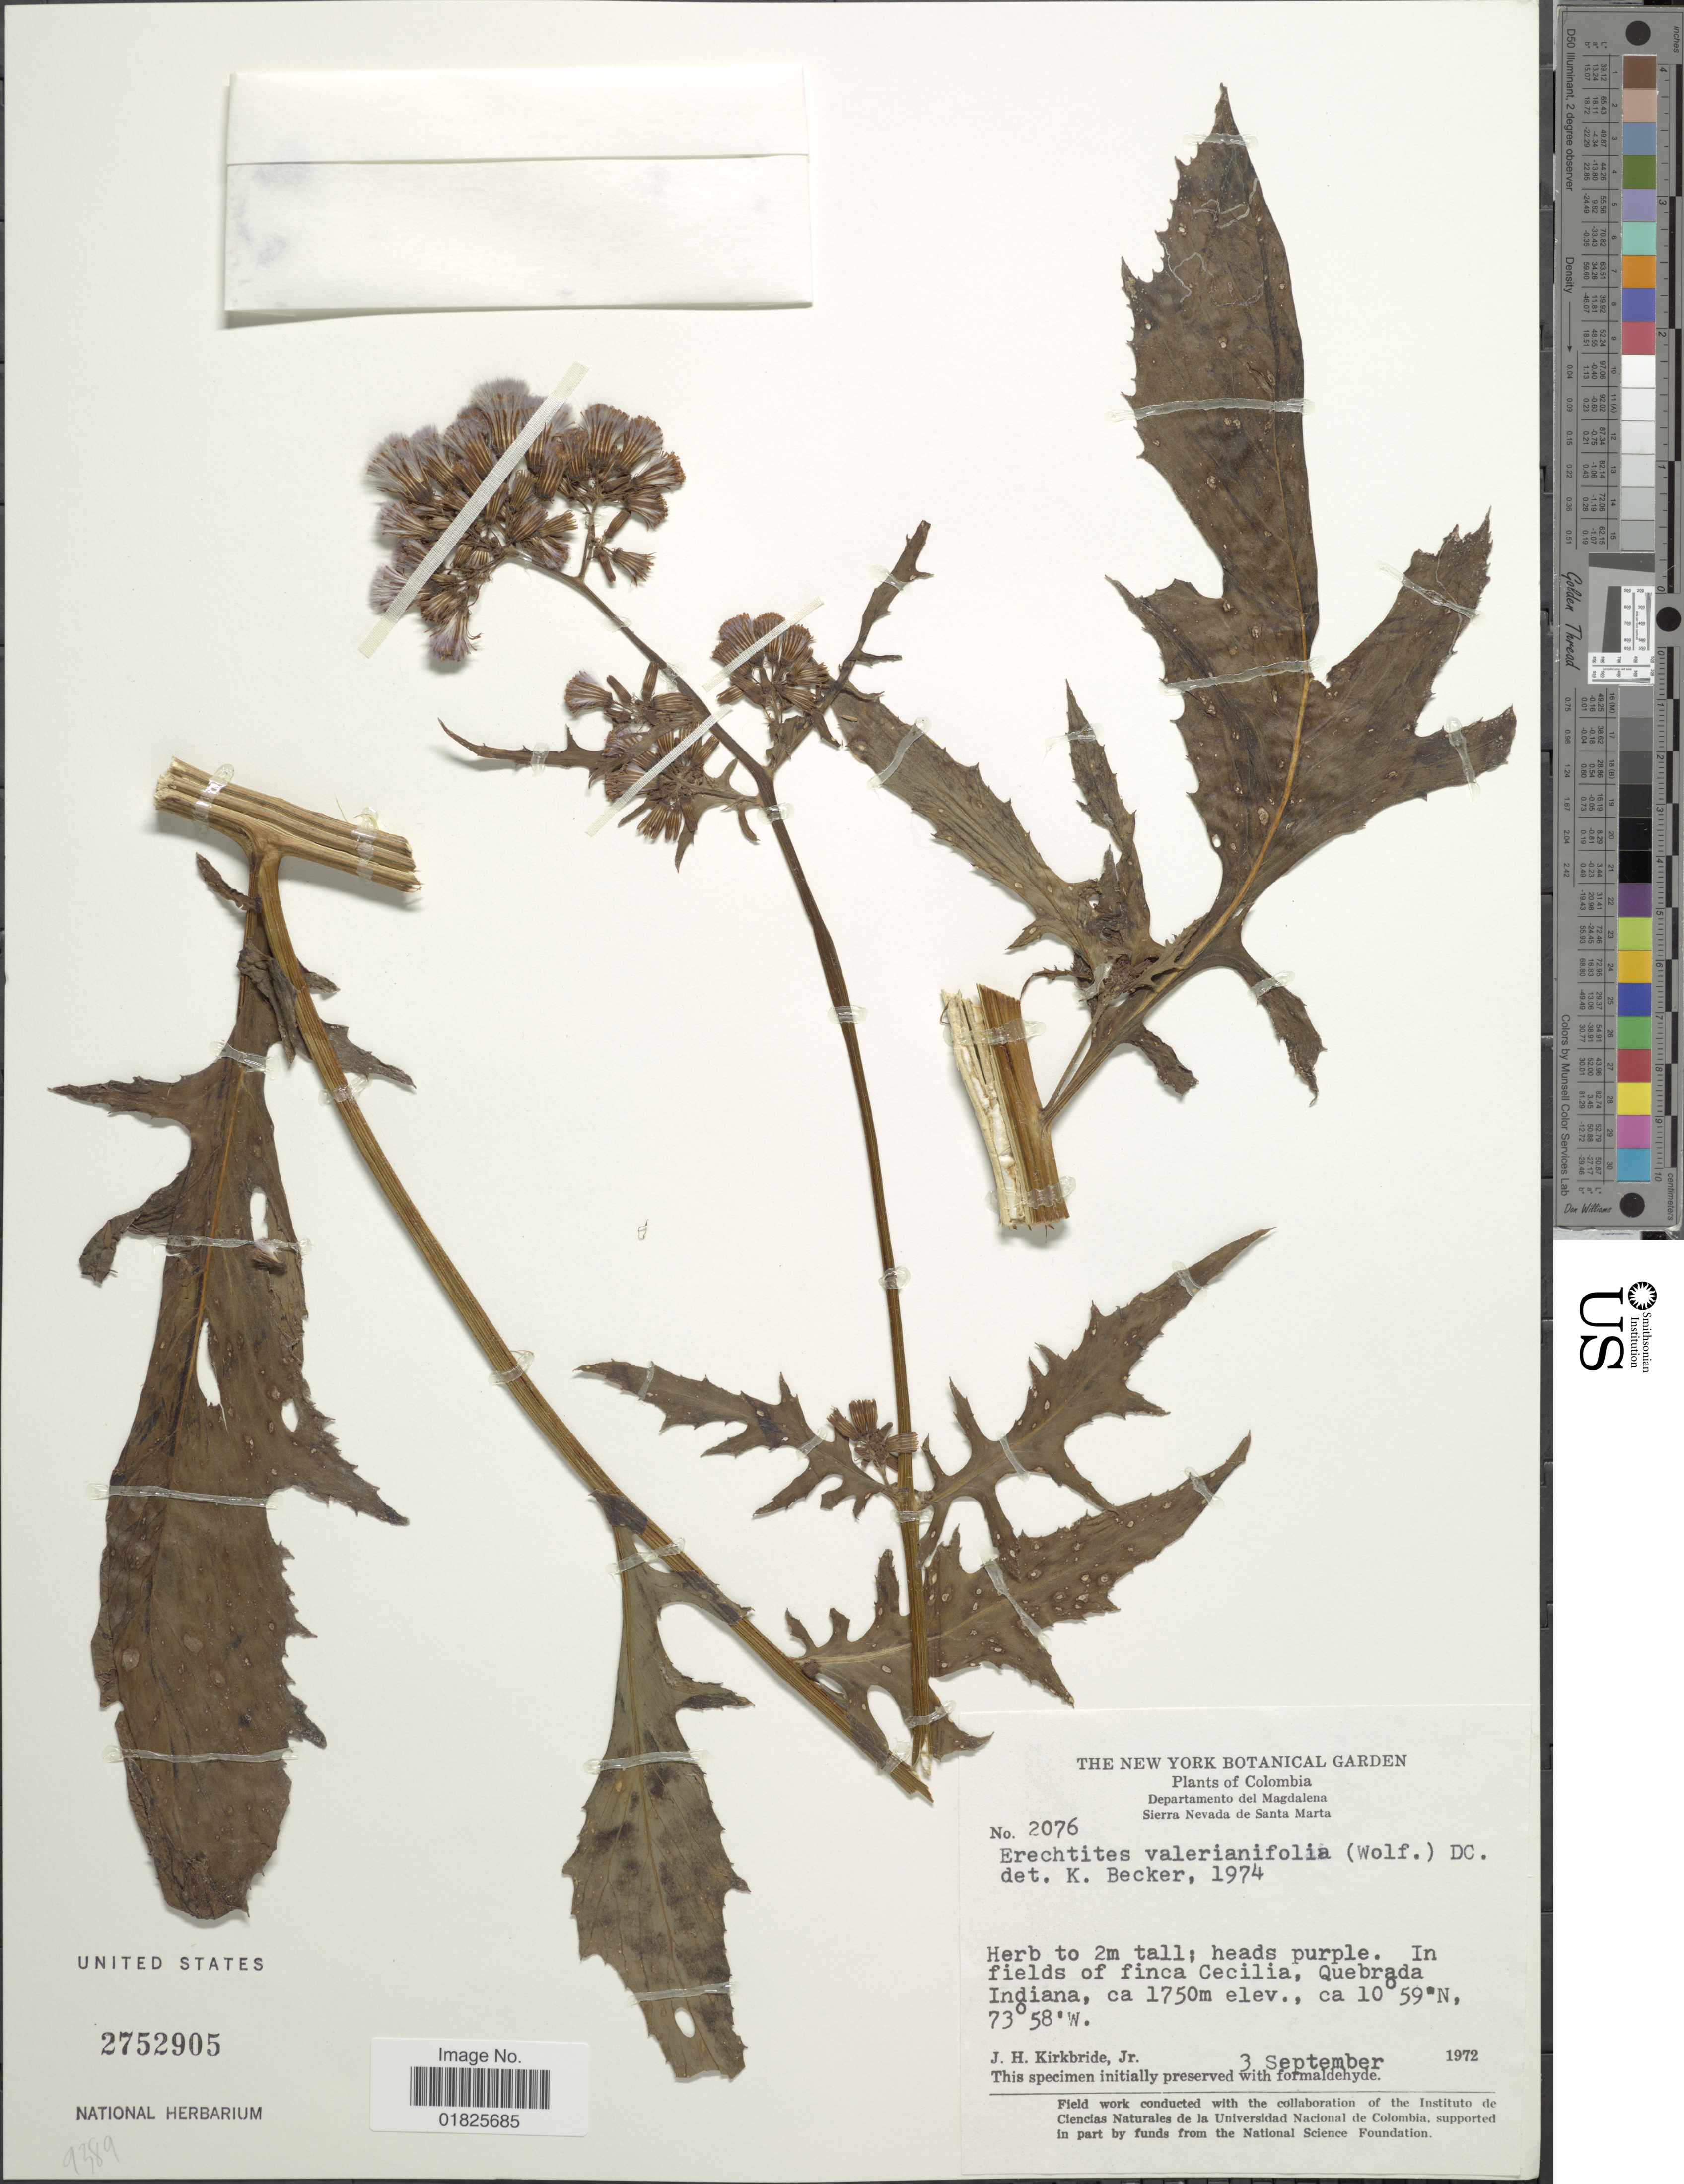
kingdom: Plantae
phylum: Tracheophyta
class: Magnoliopsida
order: Asterales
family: Asteraceae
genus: Erechtites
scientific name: Erechtites valerianifolius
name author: (Link ex Spreng.) DC.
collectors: J. H. Kirkbride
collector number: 2076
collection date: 1972-09-03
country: Colombia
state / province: Magdalena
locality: Sierra Nevada de Santa Marta, OIn fields of finca Cecilia, Quebrada Indiana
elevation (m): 1750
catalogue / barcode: US 2752905